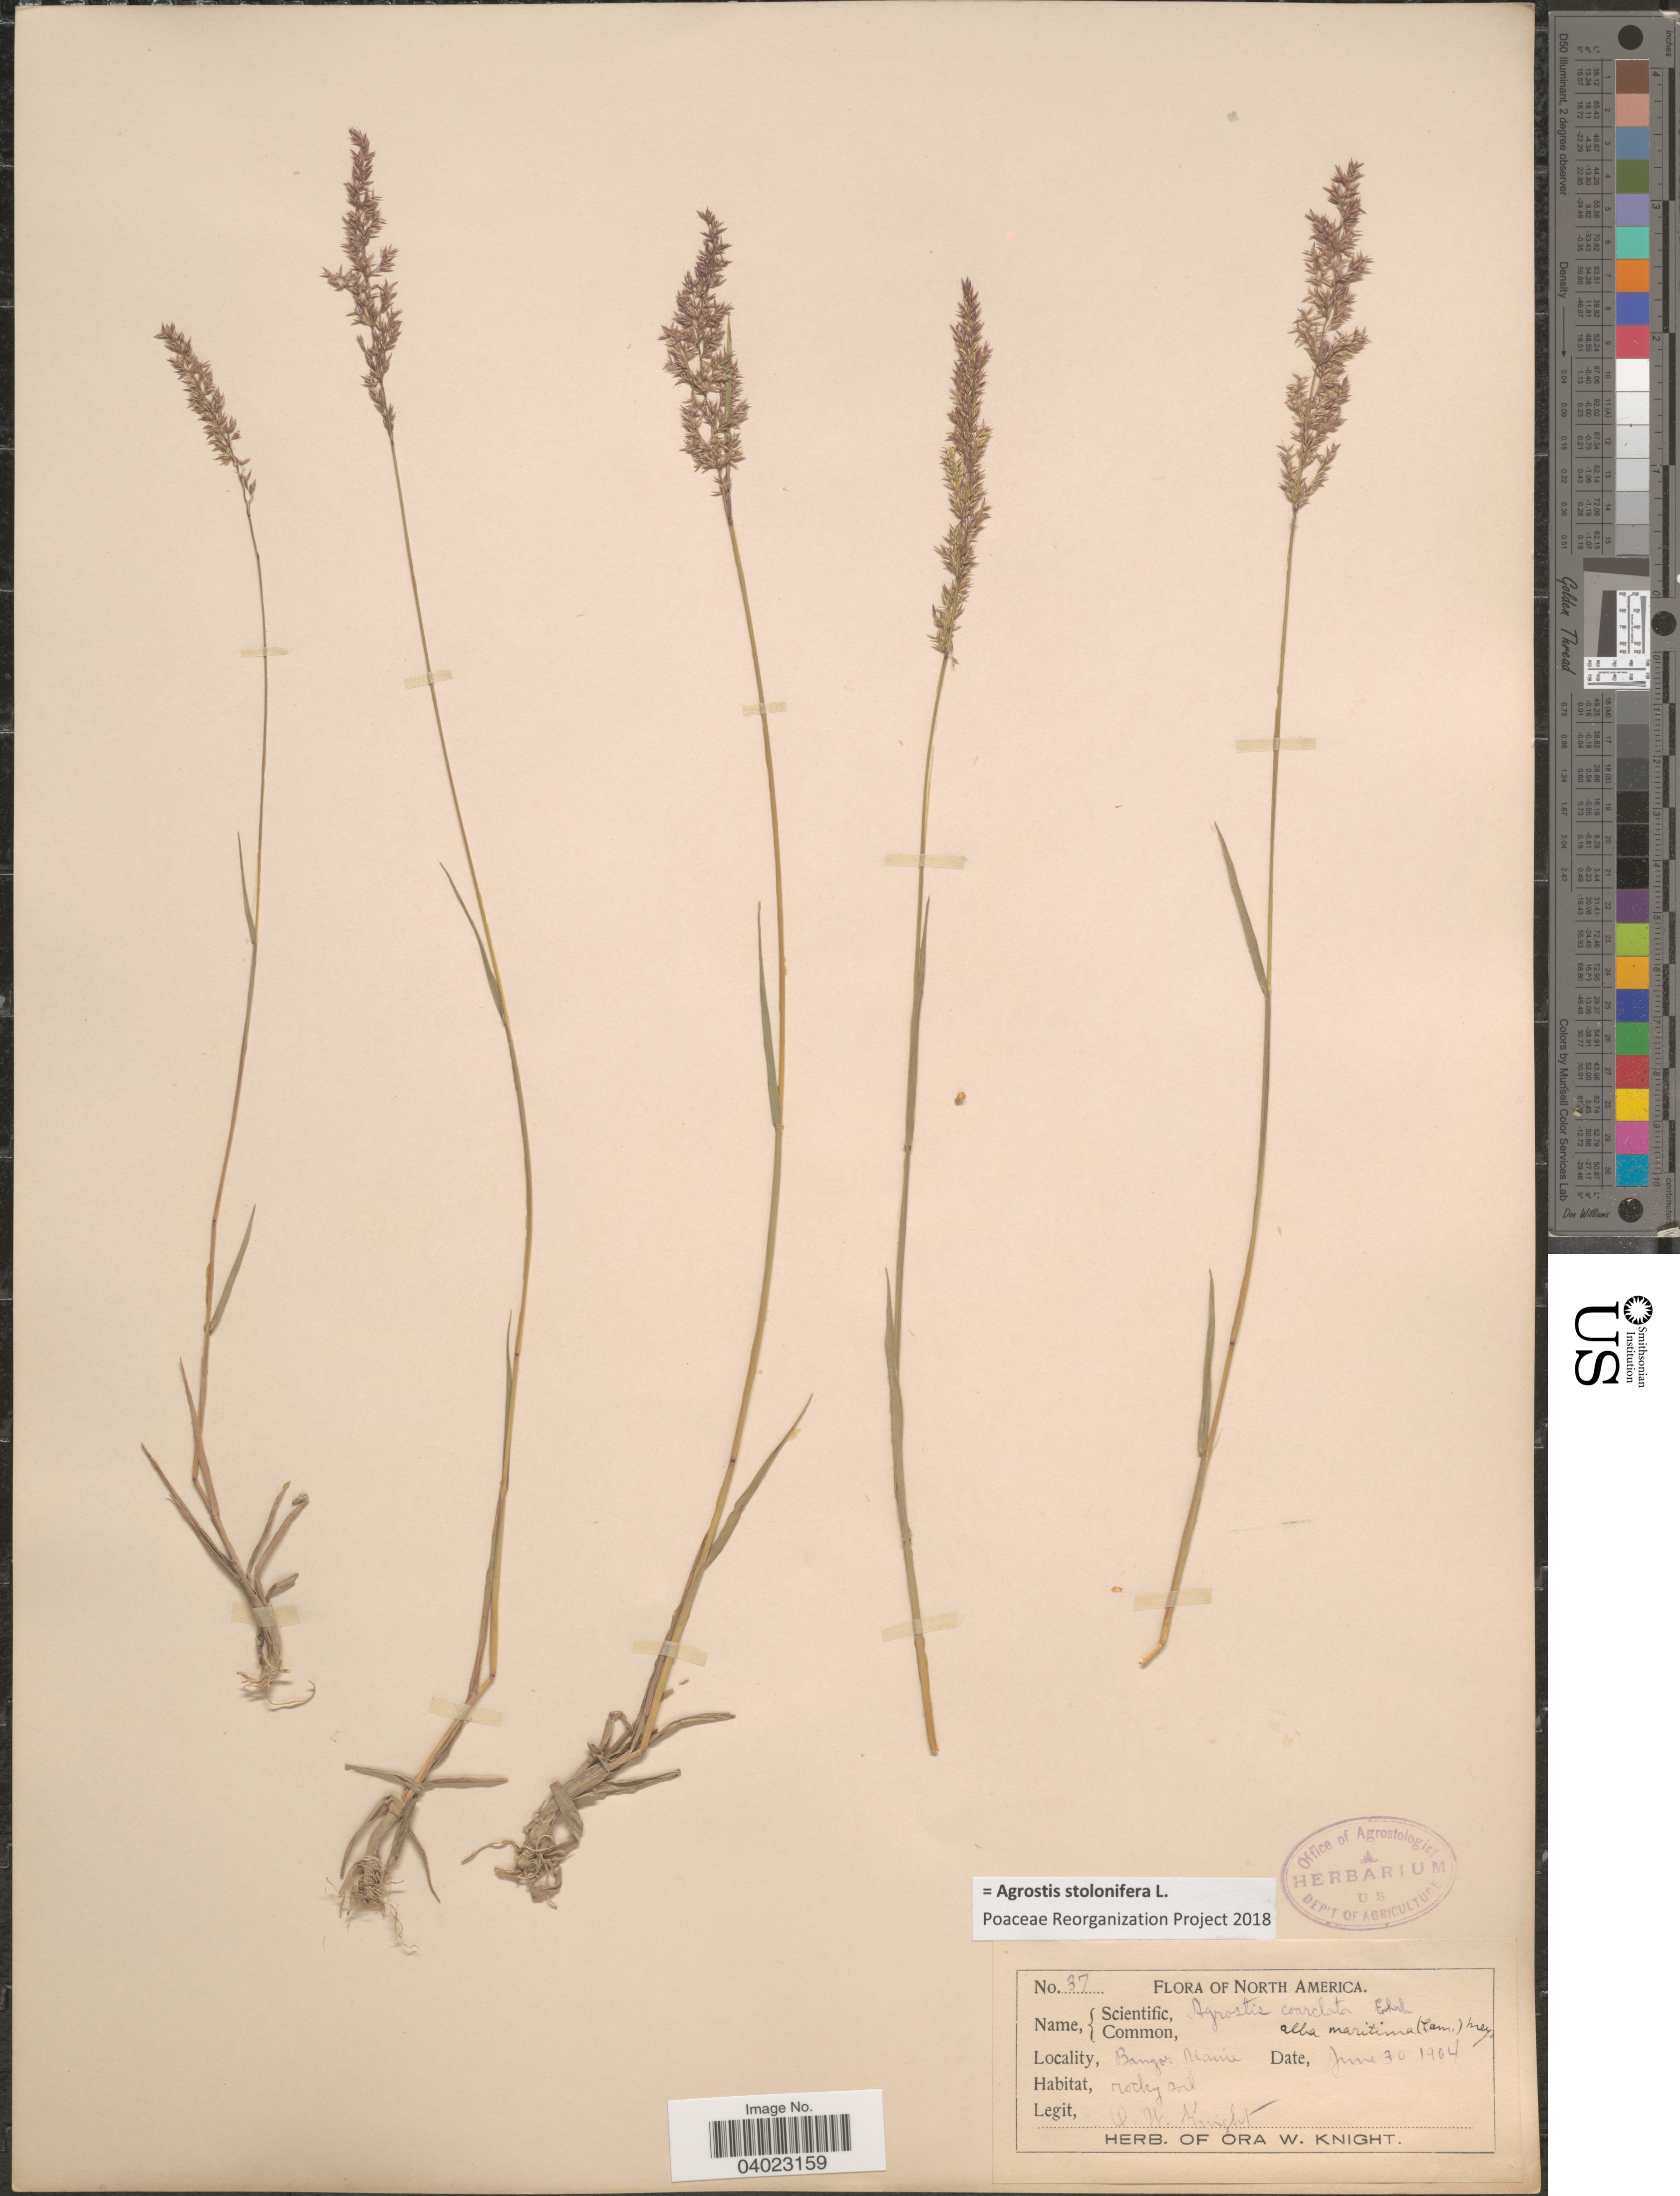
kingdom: Plantae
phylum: Tracheophyta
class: Liliopsida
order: Poales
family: Poaceae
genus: Agrostis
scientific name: Agrostis stolonifera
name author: L.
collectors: O. Knight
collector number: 37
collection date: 1904-06-30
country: United States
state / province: Maine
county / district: Penobscot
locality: Bangor.